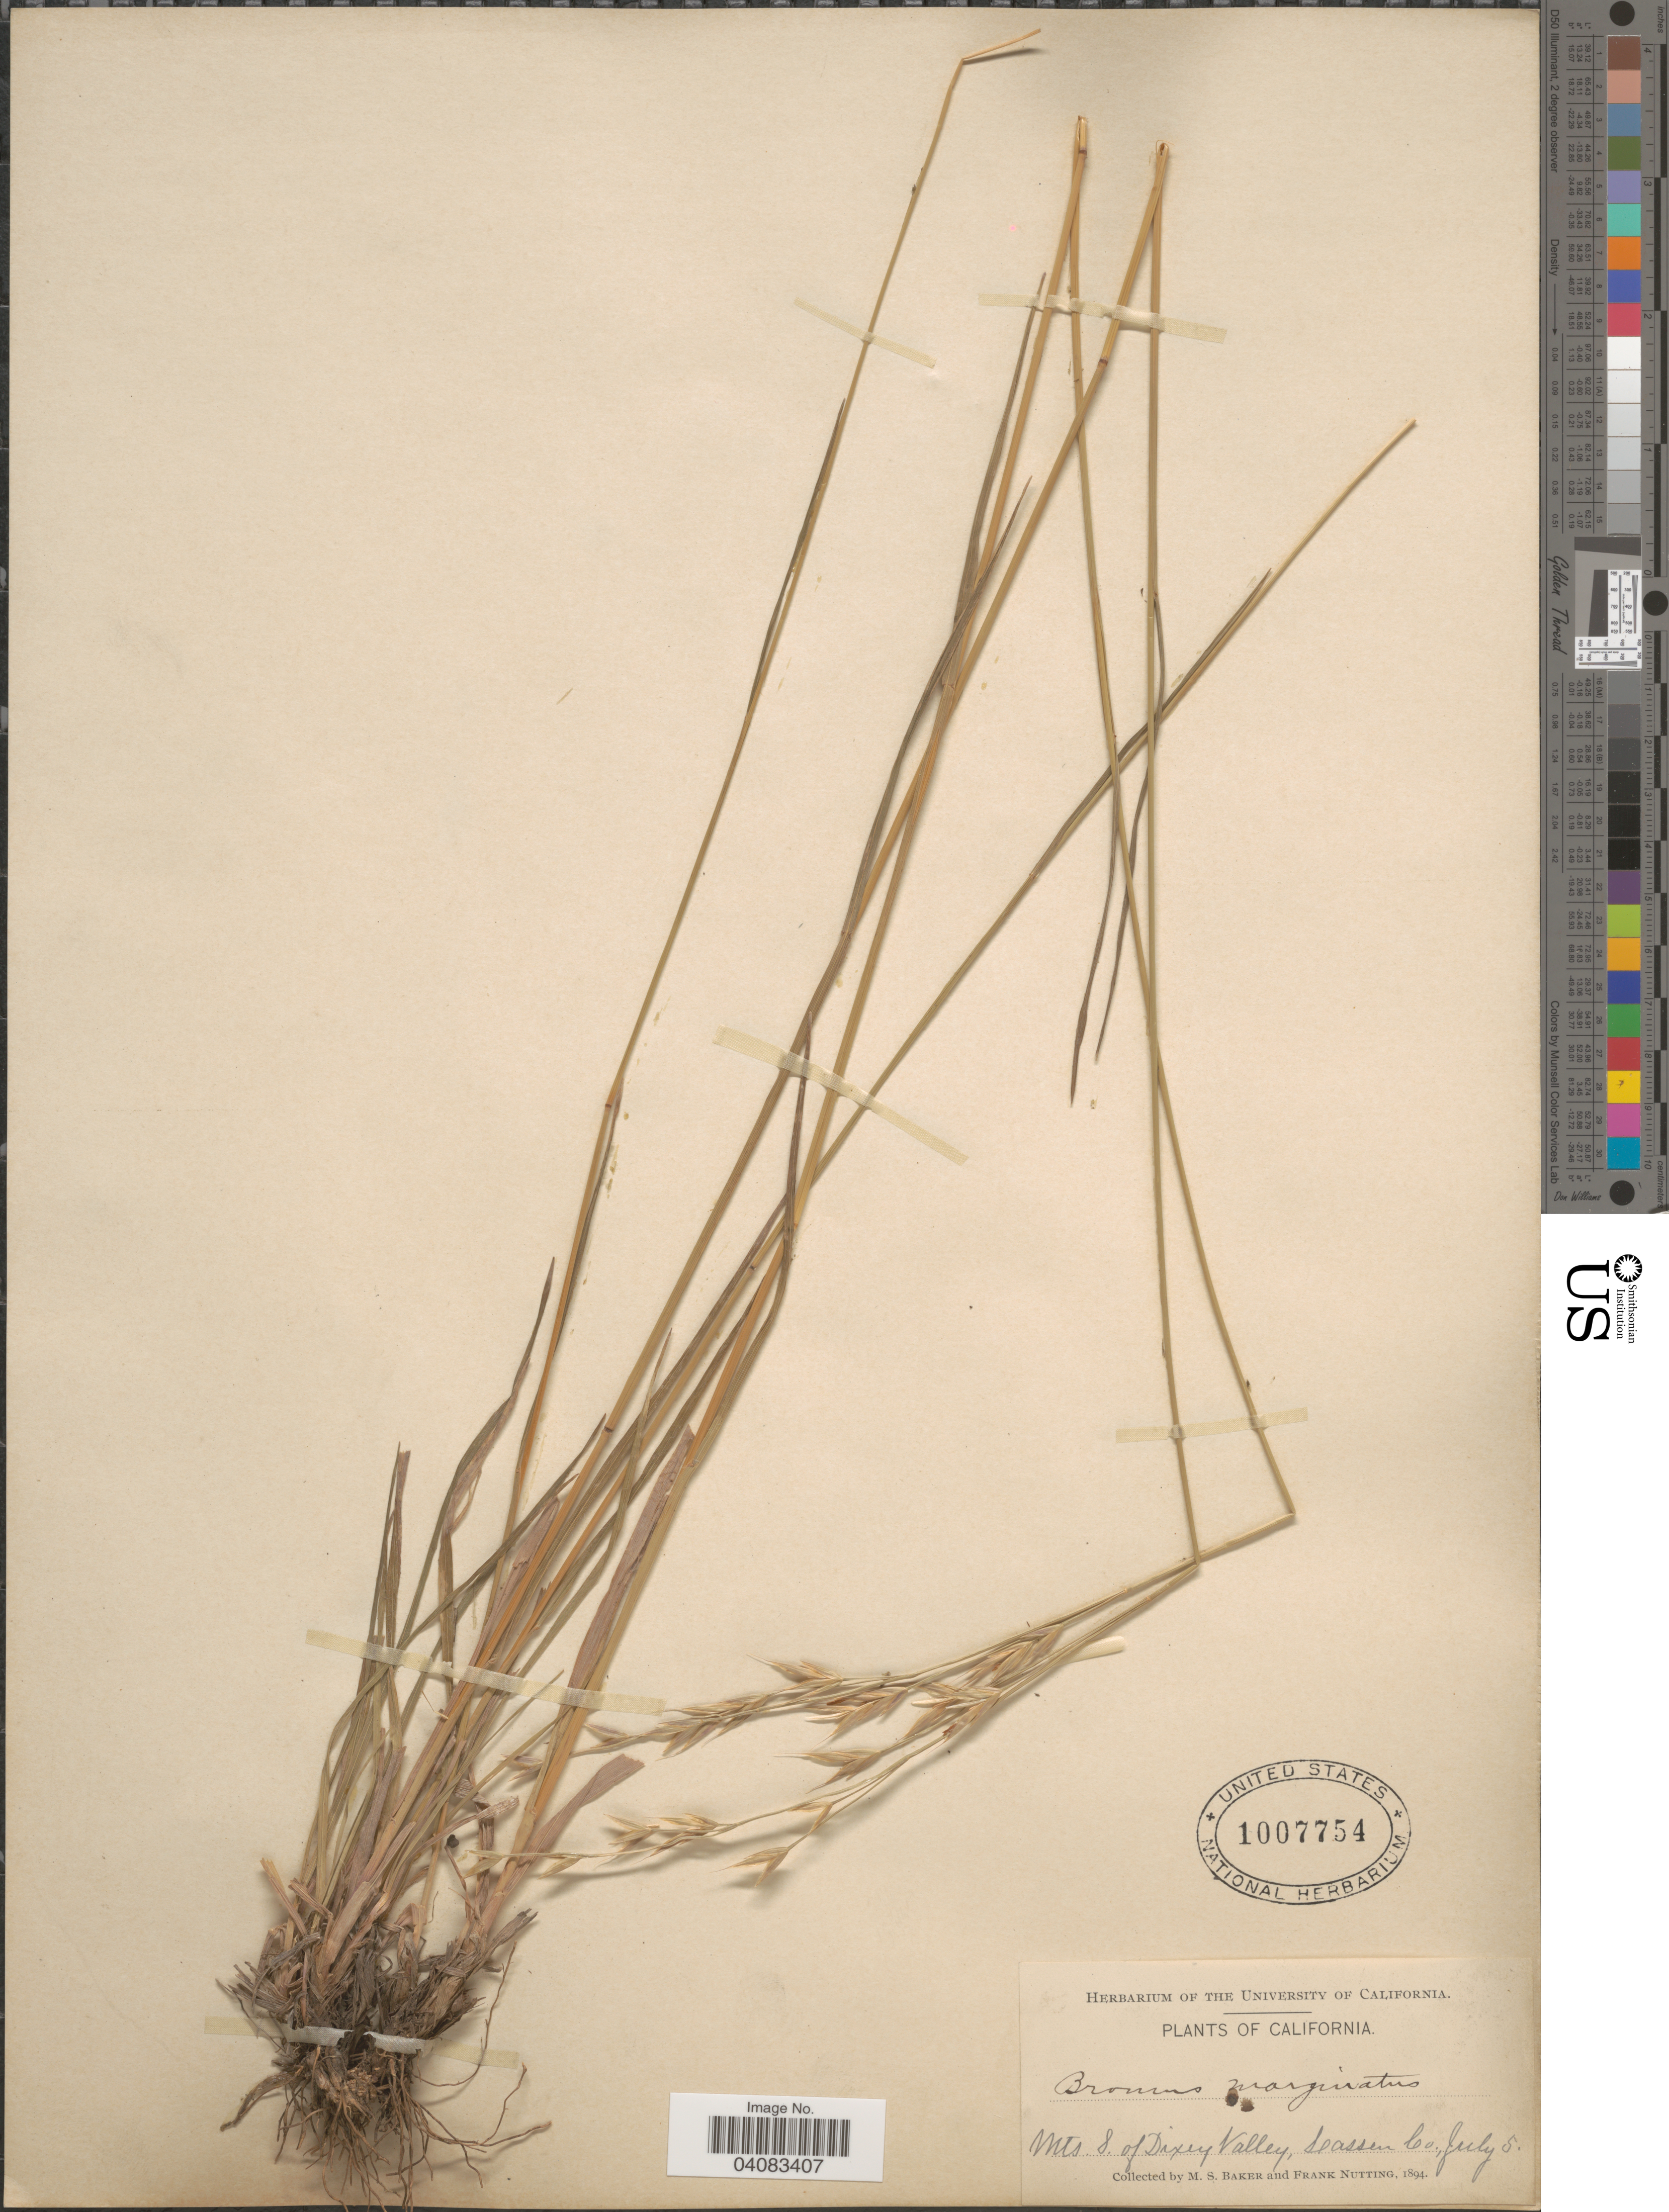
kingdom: Plantae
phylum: Tracheophyta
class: Liliopsida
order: Poales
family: Poaceae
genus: Bromus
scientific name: Bromus marginatus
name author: Nees ex Steud.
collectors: M. S. Baker & F. Nutting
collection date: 1894-07-05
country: United States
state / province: California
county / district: Lassen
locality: Mts. S. of Dixey Valley, Lassen Co.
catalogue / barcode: US 1007754